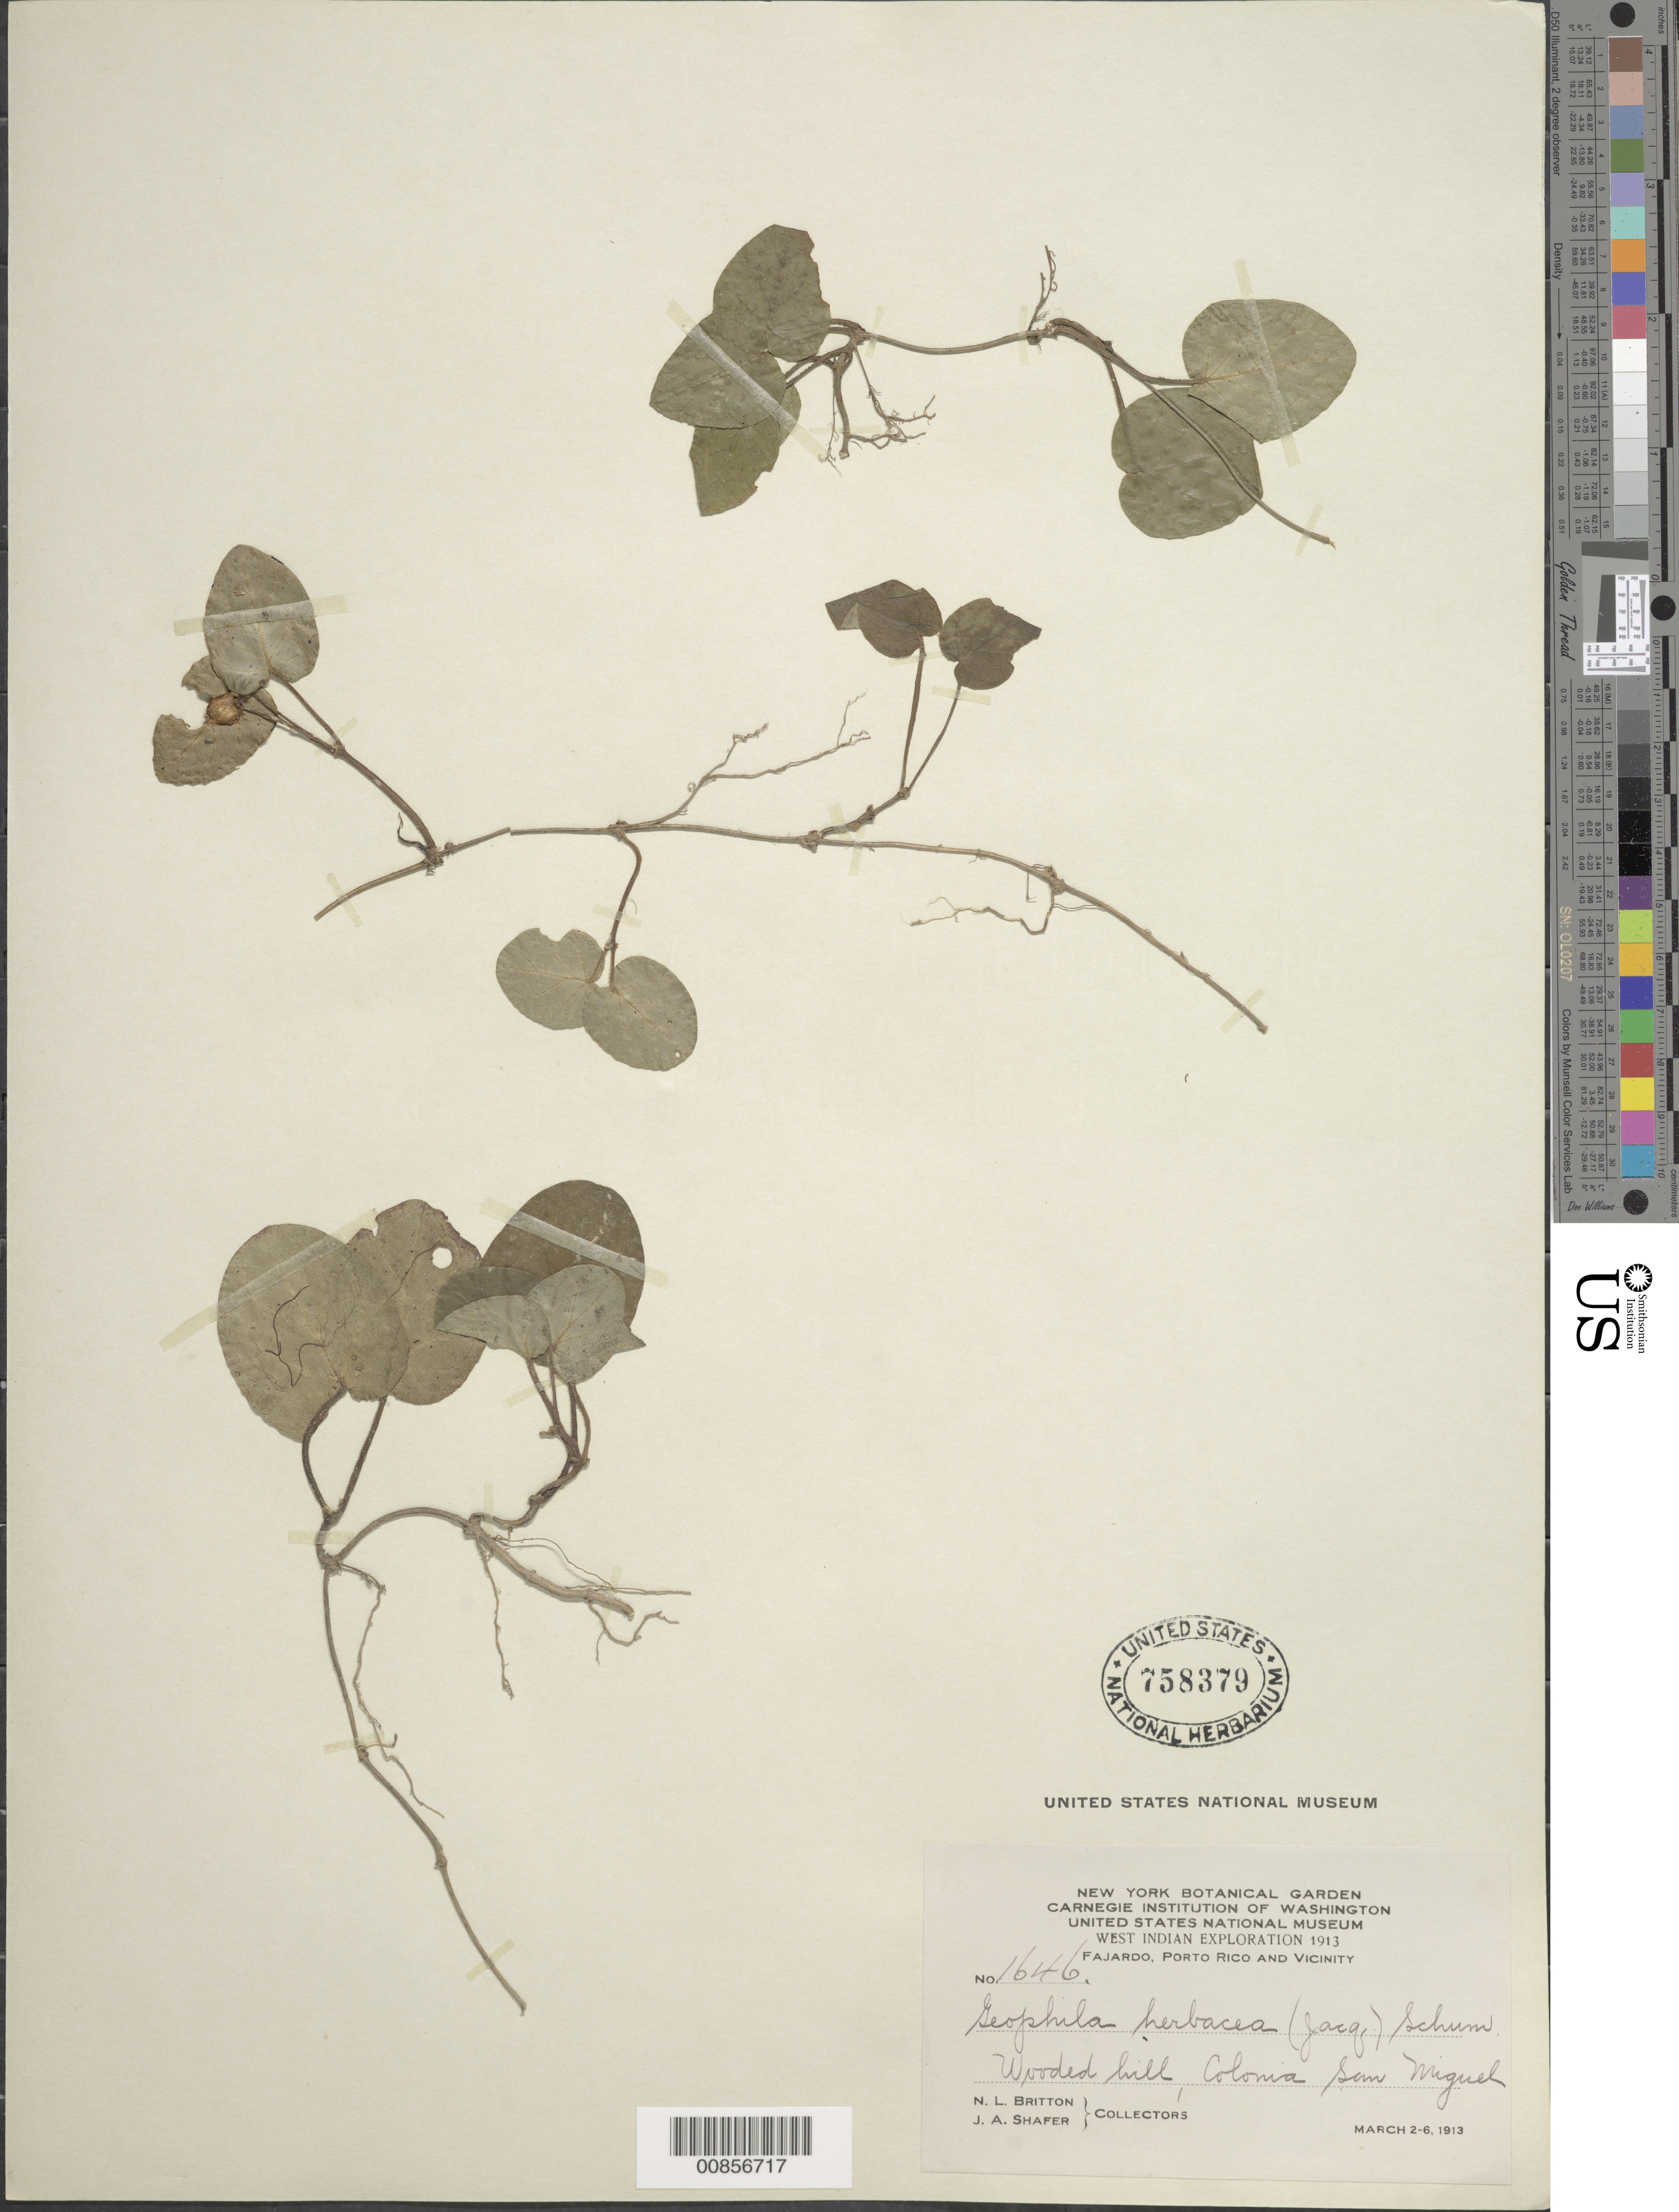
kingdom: Plantae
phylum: Tracheophyta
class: Magnoliopsida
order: Gentianales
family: Rubiaceae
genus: Geophila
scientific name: Geophila repens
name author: (L.) I.M. Johnst.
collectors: N. Britton & J. A. Shafer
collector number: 1646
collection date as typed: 02 Mar 1913 to 06 Mar 1913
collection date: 1913-03-02/1913-03-06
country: Puerto Rico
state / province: Fajardo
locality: Colonia San Miguel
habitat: Wooded hill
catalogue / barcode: US 758379